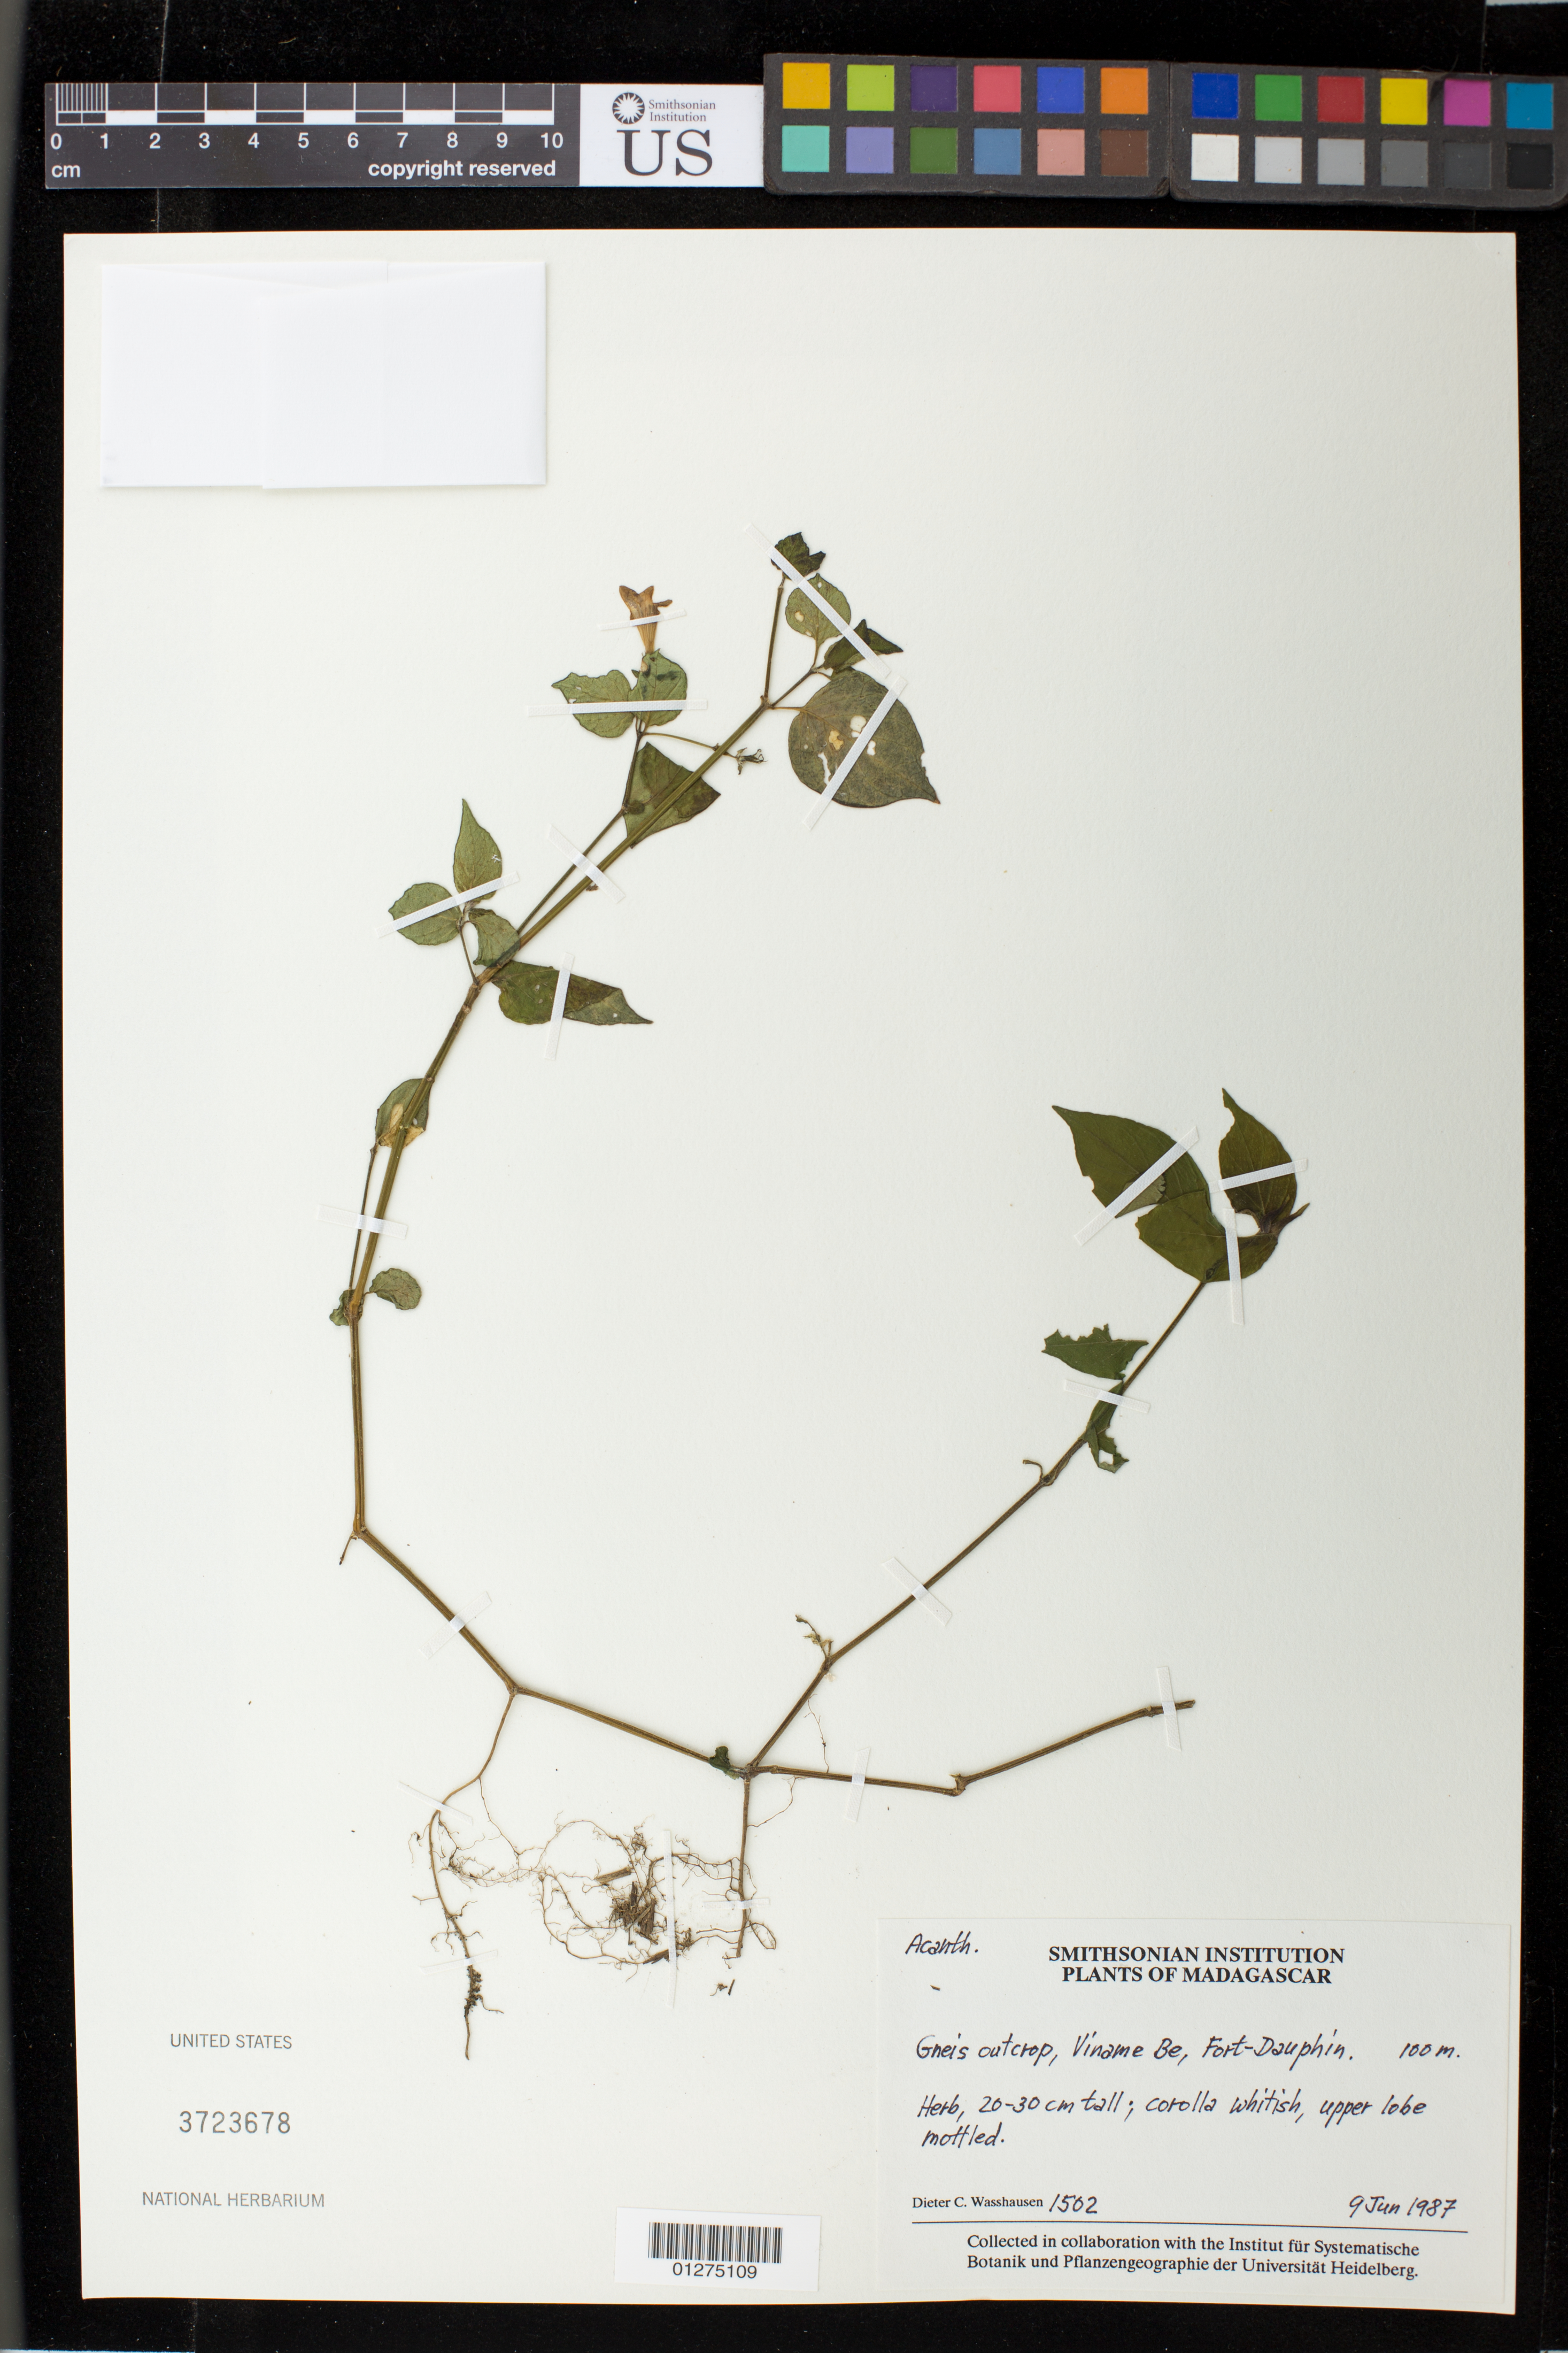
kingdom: Plantae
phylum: Tracheophyta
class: Magnoliopsida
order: Lamiales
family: Acanthaceae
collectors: D. C. Wasshausen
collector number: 1502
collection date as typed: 9 Jun 1987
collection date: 1987-06-09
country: Madagascar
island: Madagascar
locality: Viname Be, Fort-Dauphin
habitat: gneis outcrop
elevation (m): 100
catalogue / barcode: US 3723678